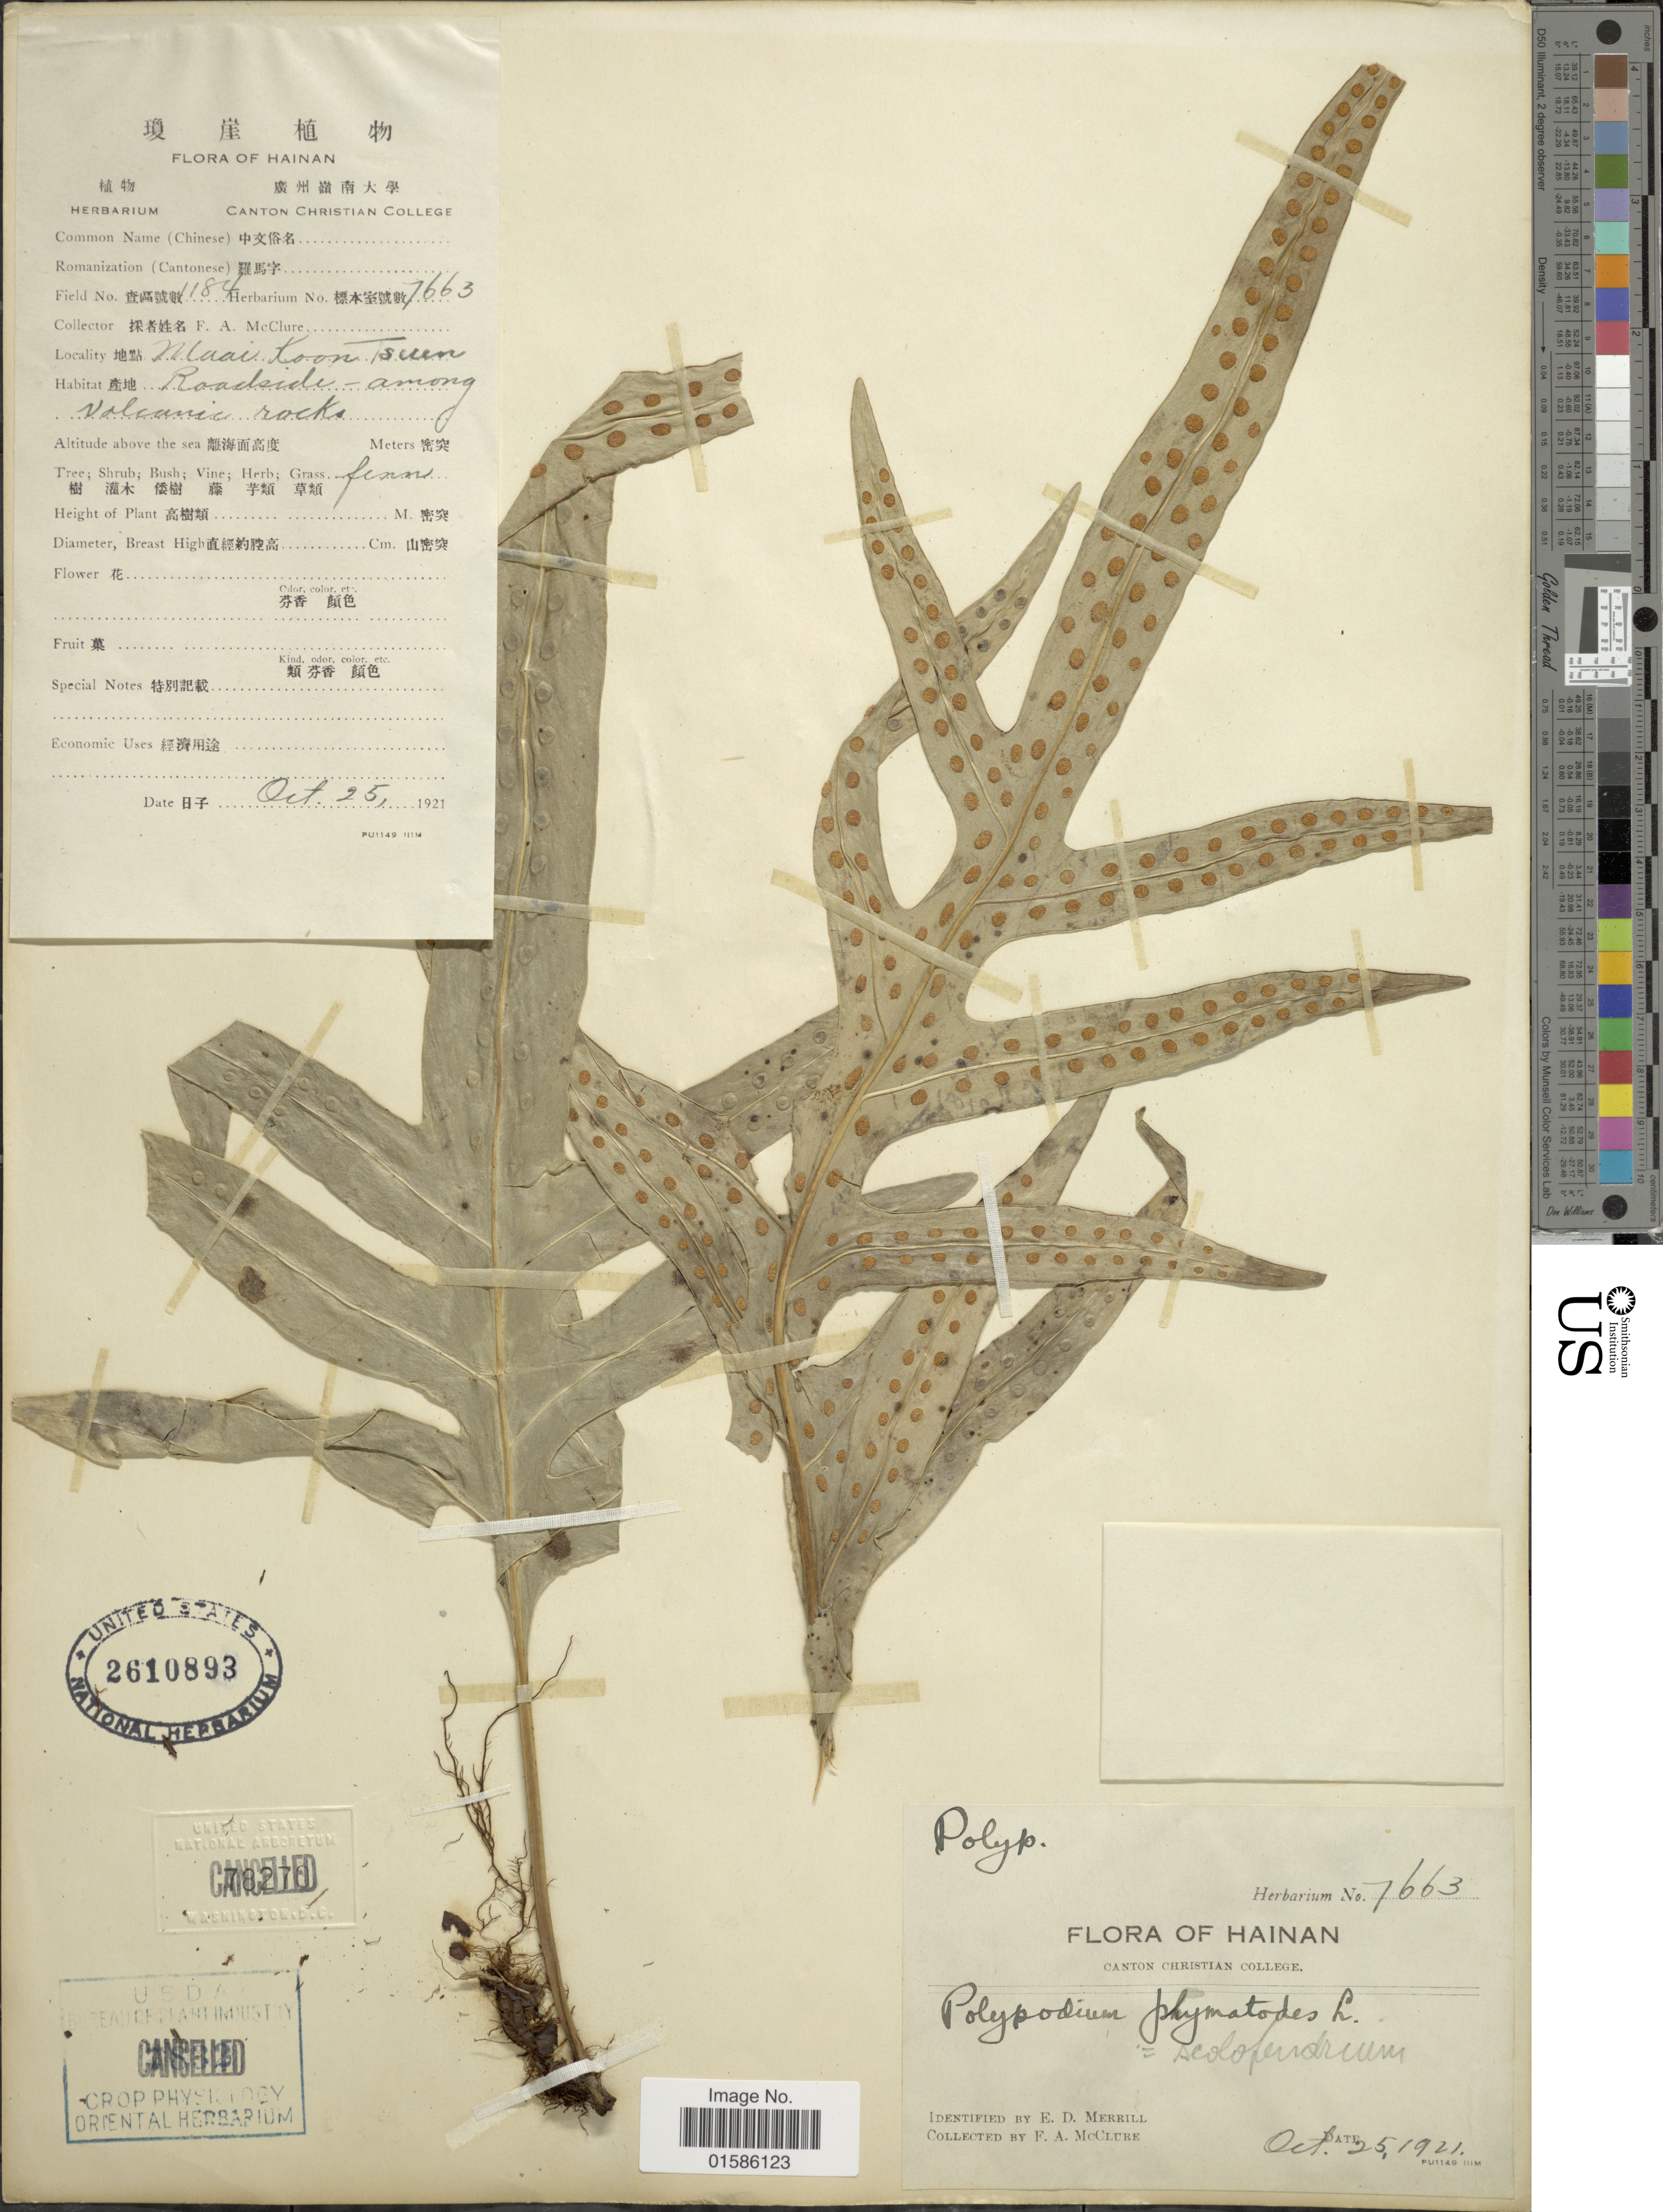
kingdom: Plantae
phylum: Tracheophyta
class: Polypodiopsida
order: Polypodiales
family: Polypodiaceae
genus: Microsorum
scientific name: Microsorum scolopendria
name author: (Burm. f.) Copel.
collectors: F. A. McClure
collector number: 1184/7663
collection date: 1921-10-25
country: China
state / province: Hainan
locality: Maai Koon Tsuen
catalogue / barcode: US 2610893